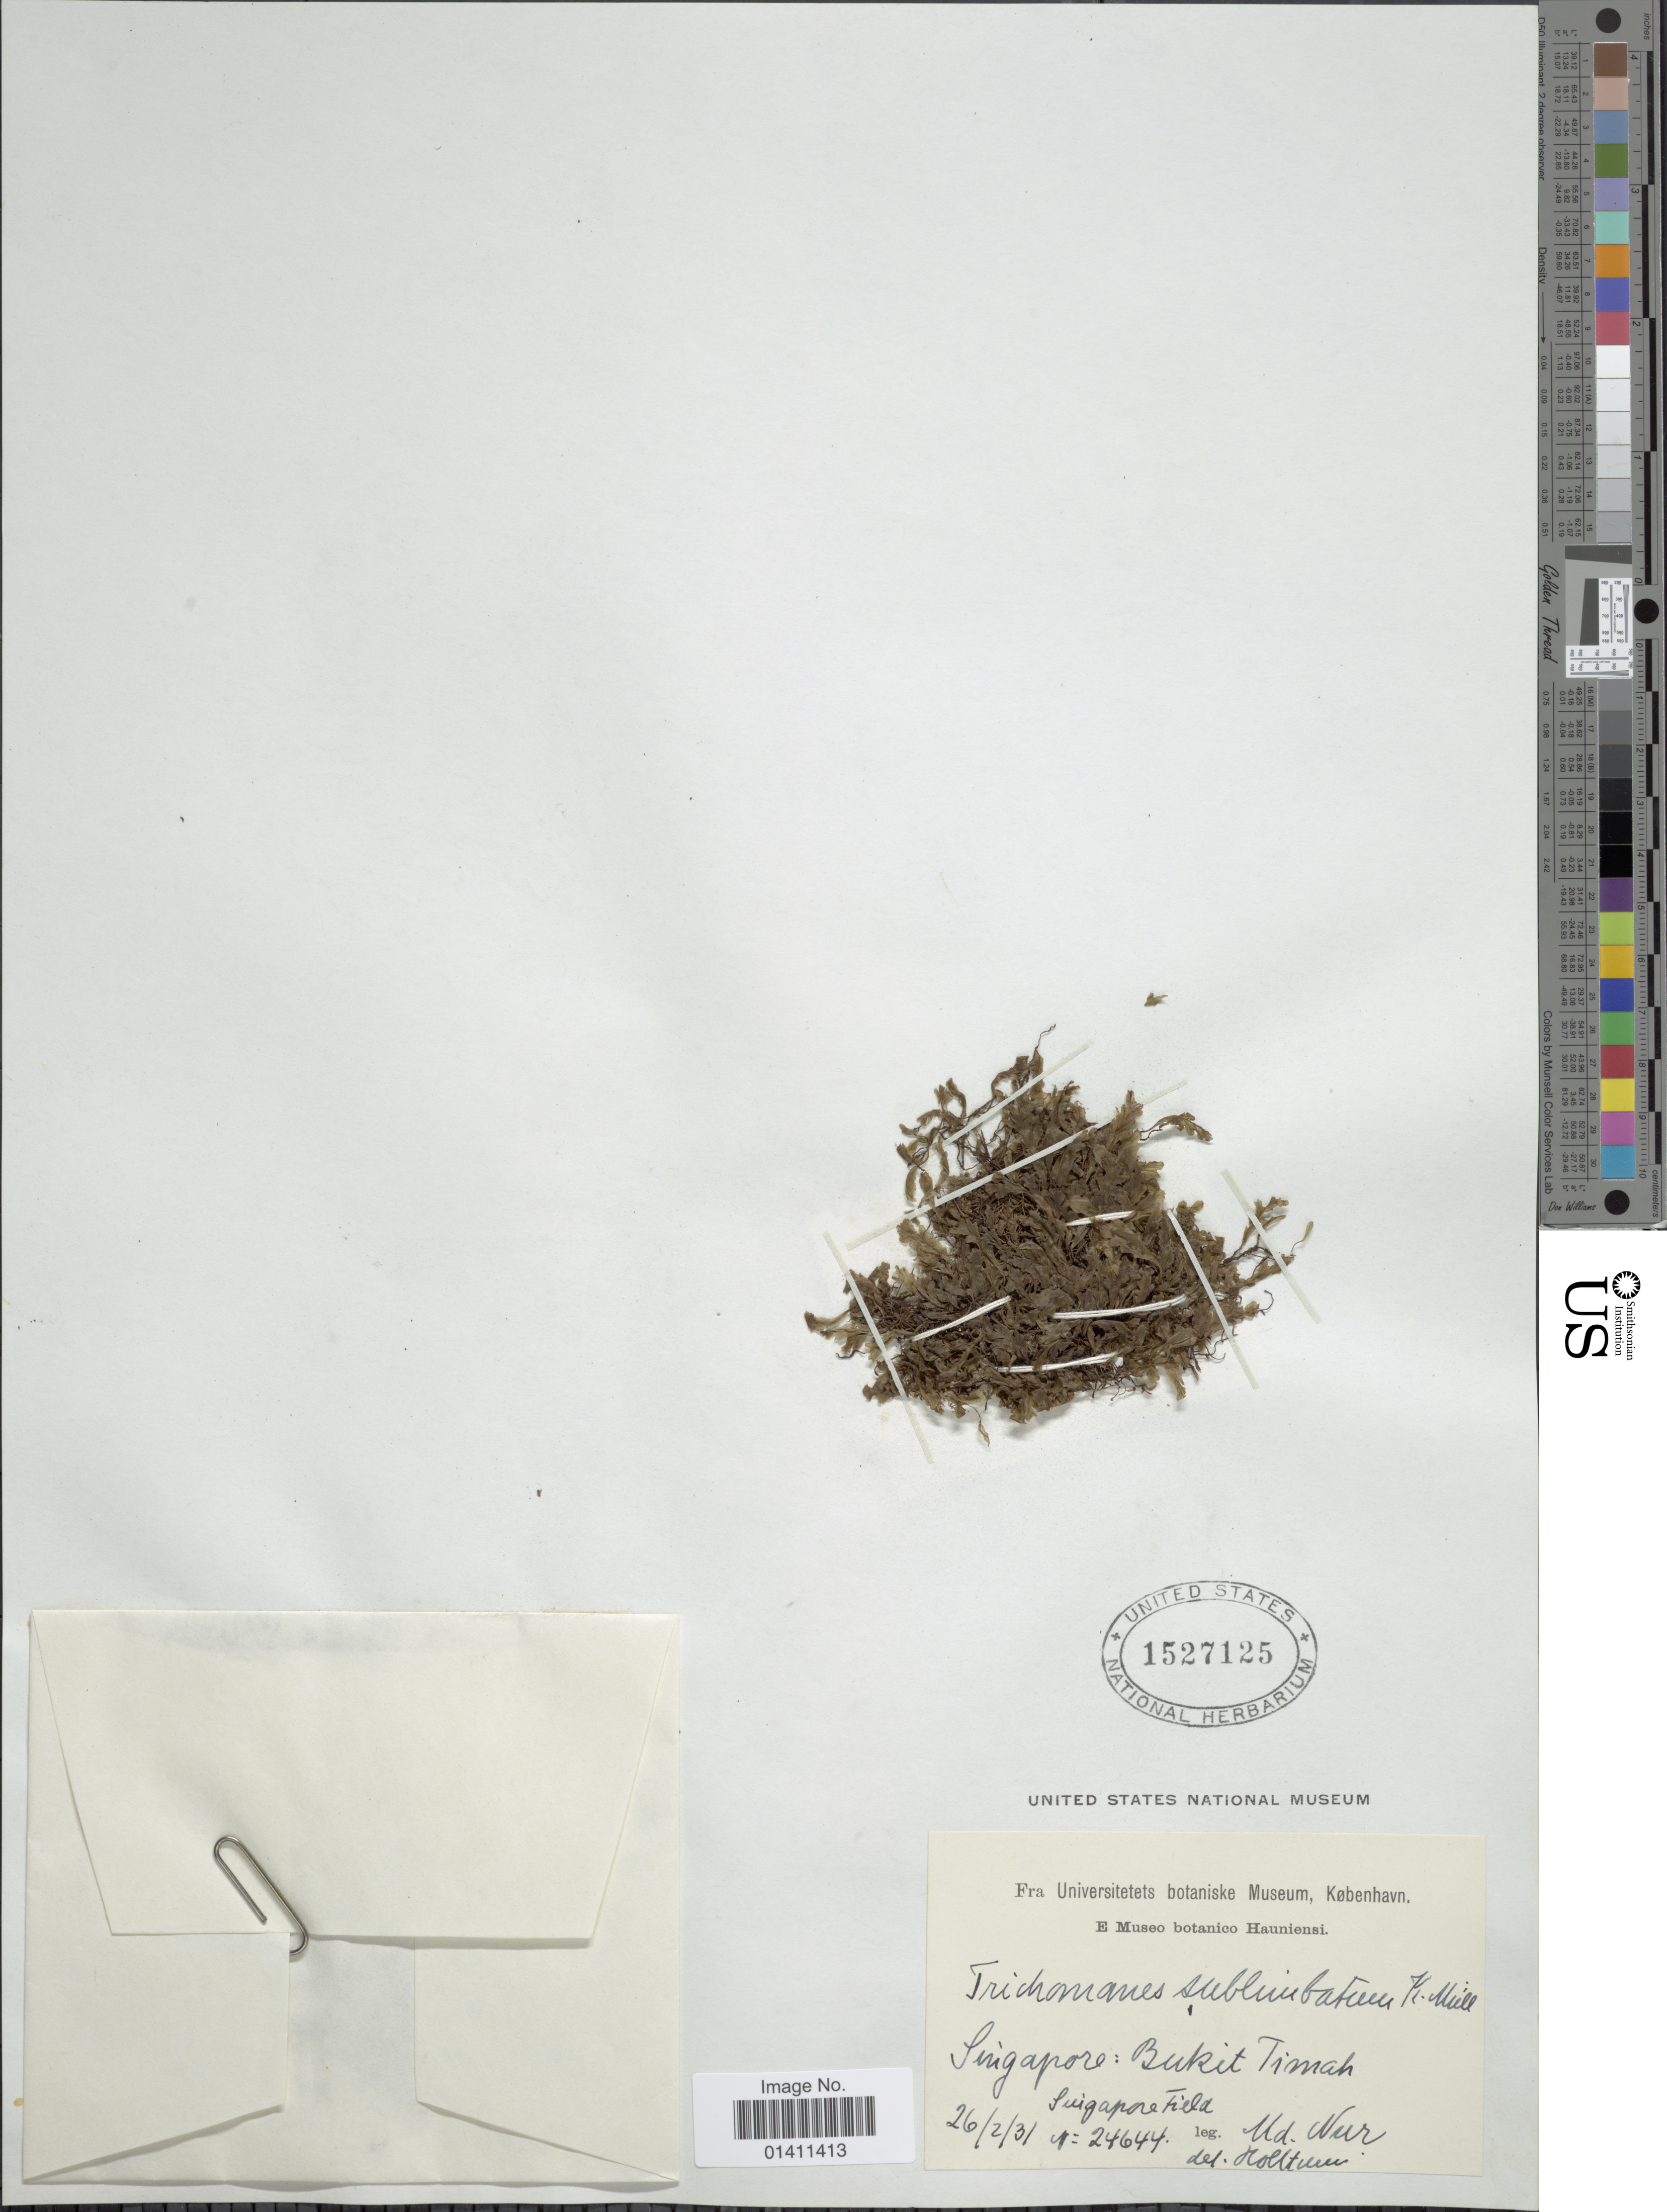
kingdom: Plantae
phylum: Tracheophyta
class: Polypodiopsida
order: Hymenophyllales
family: Hymenophyllaceae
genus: Didymoglossum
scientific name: Didymoglossum sublimbatum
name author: (K. Müller) Ebihara & K. Iwats.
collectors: M. Nur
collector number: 24644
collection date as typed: Transcribed d/m/y: 26/2/31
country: Singapore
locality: Bukit Timah. Singapore Field.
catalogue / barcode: US 1527125